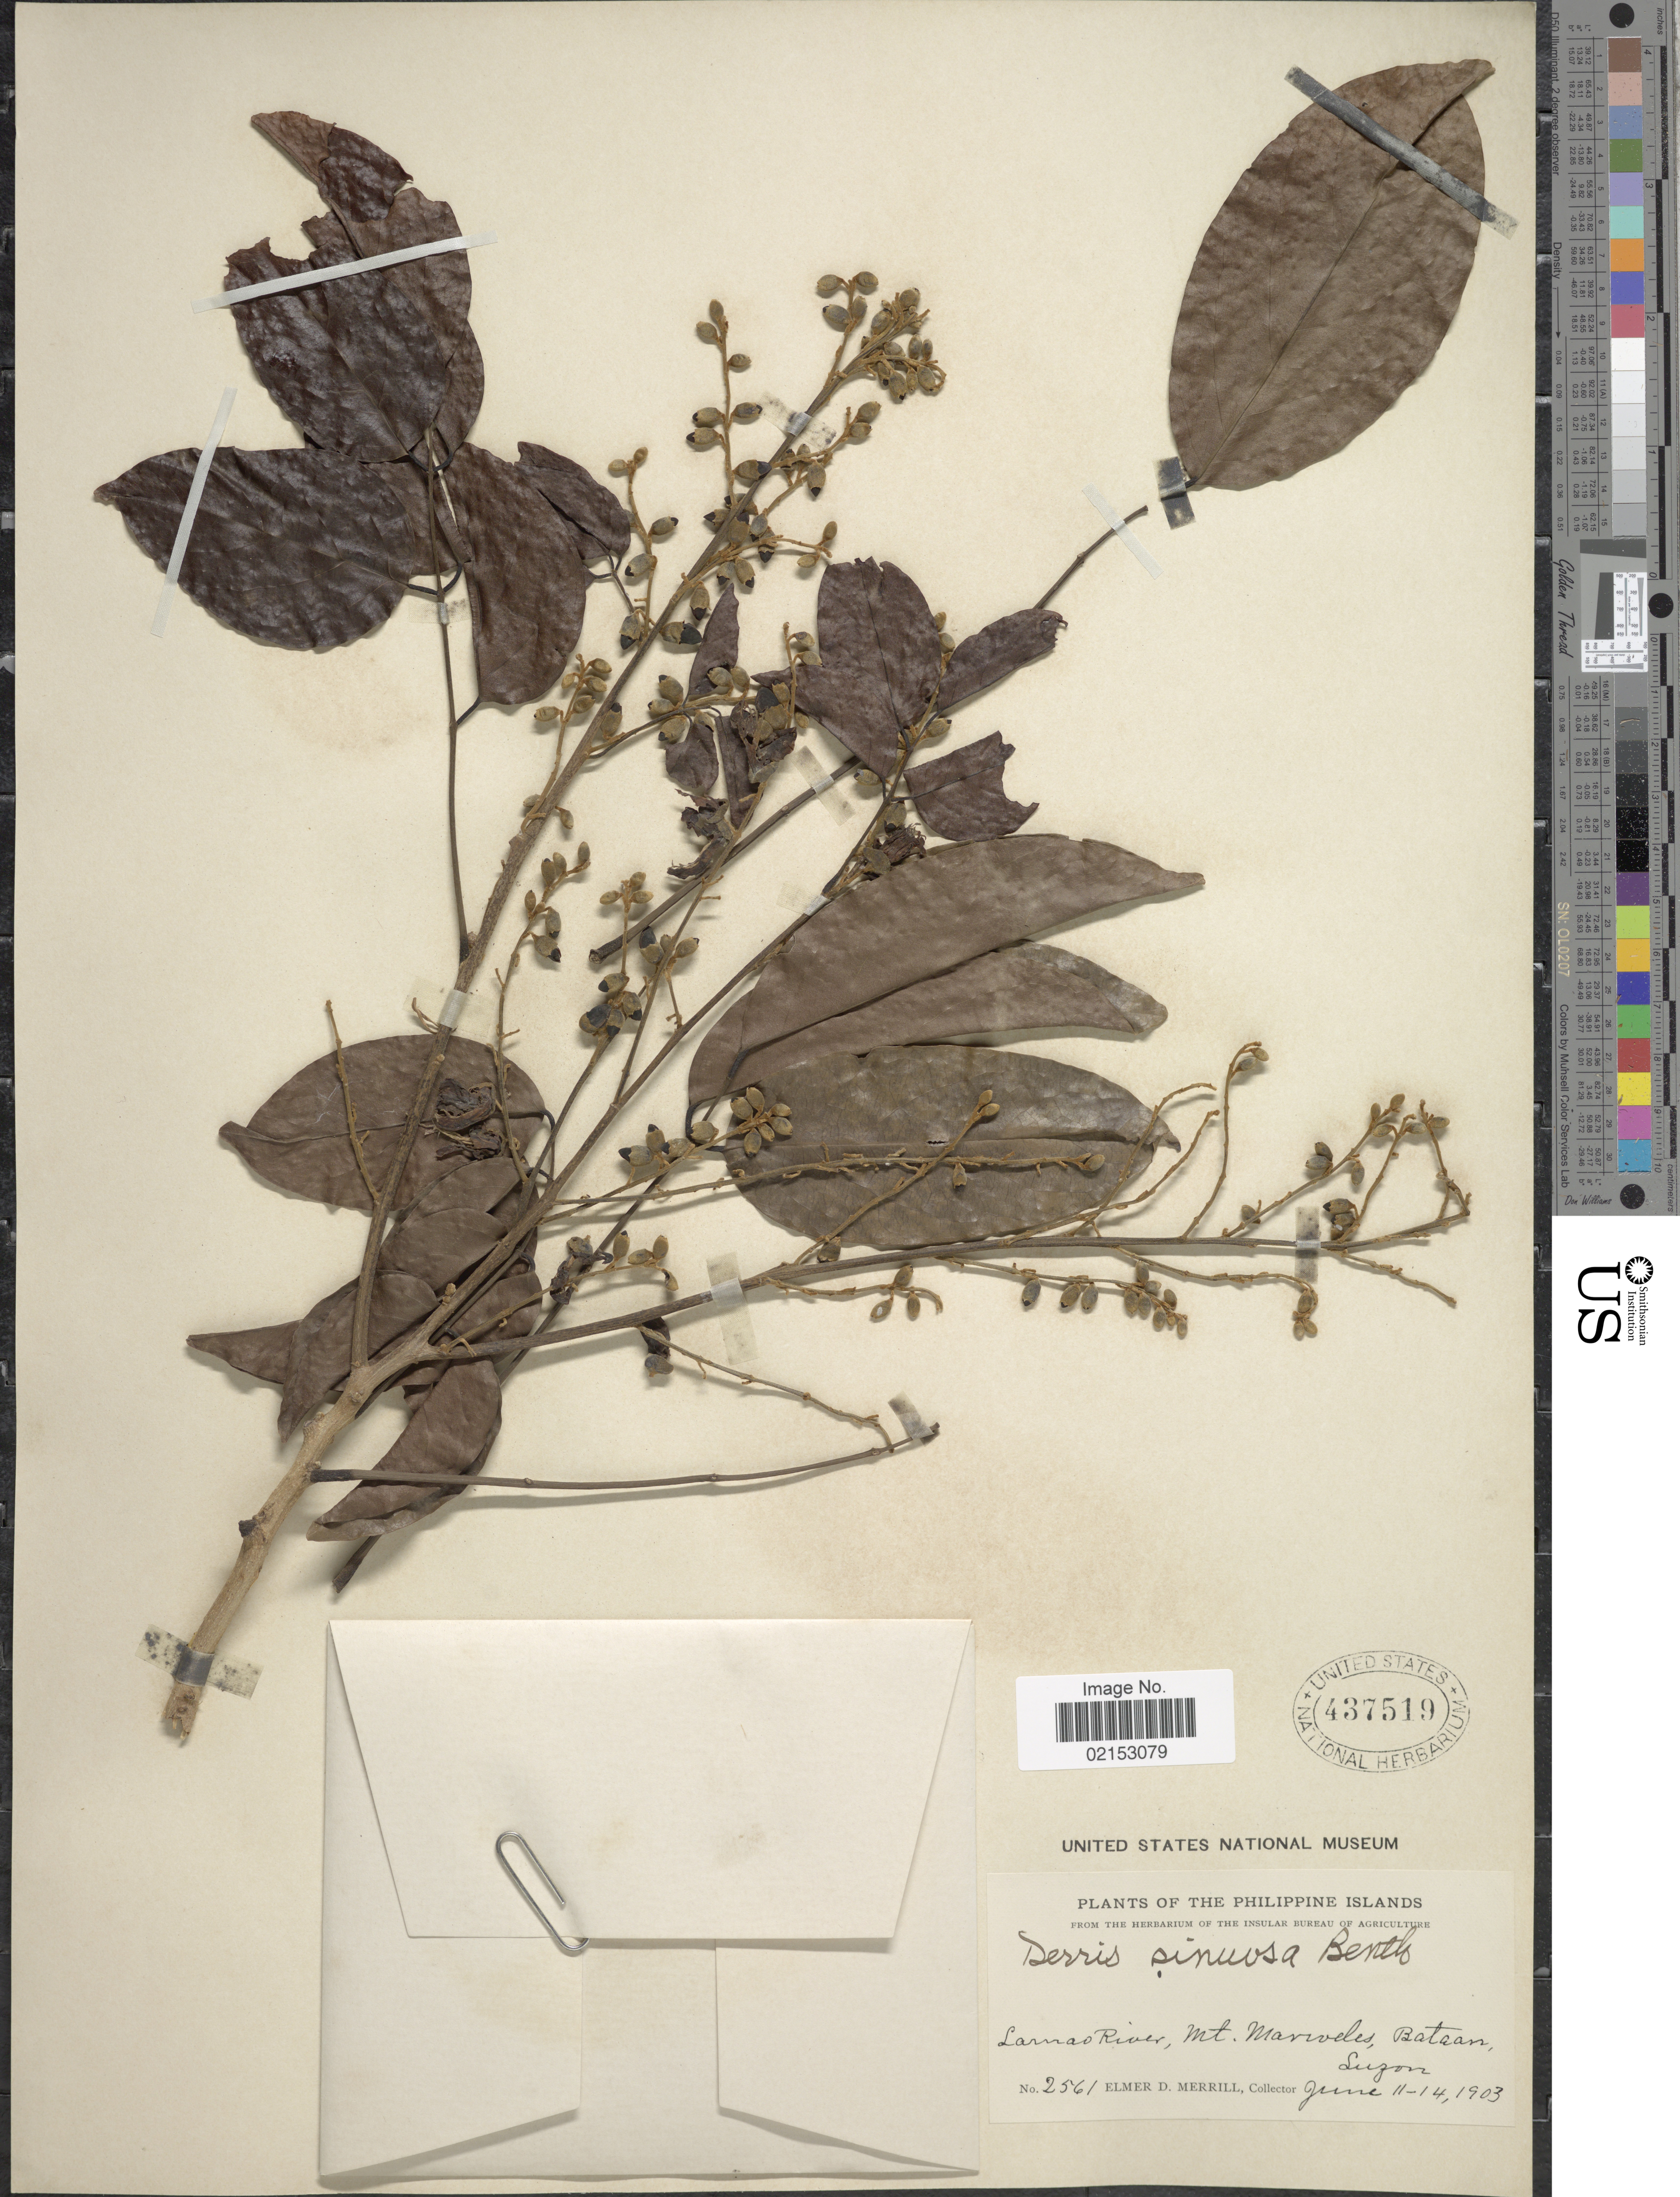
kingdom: Plantae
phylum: Tracheophyta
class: Magnoliopsida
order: Fabales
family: Fabaceae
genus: Aganope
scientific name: Aganope heptaphylla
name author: (L.) Polhill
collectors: E. D. Merrill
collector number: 2561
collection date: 1903-06-11/1903-06-14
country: Philippines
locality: The Philippine Islands, Lamao River, Mt Marveles, Bataan, Luzon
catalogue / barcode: US 437519